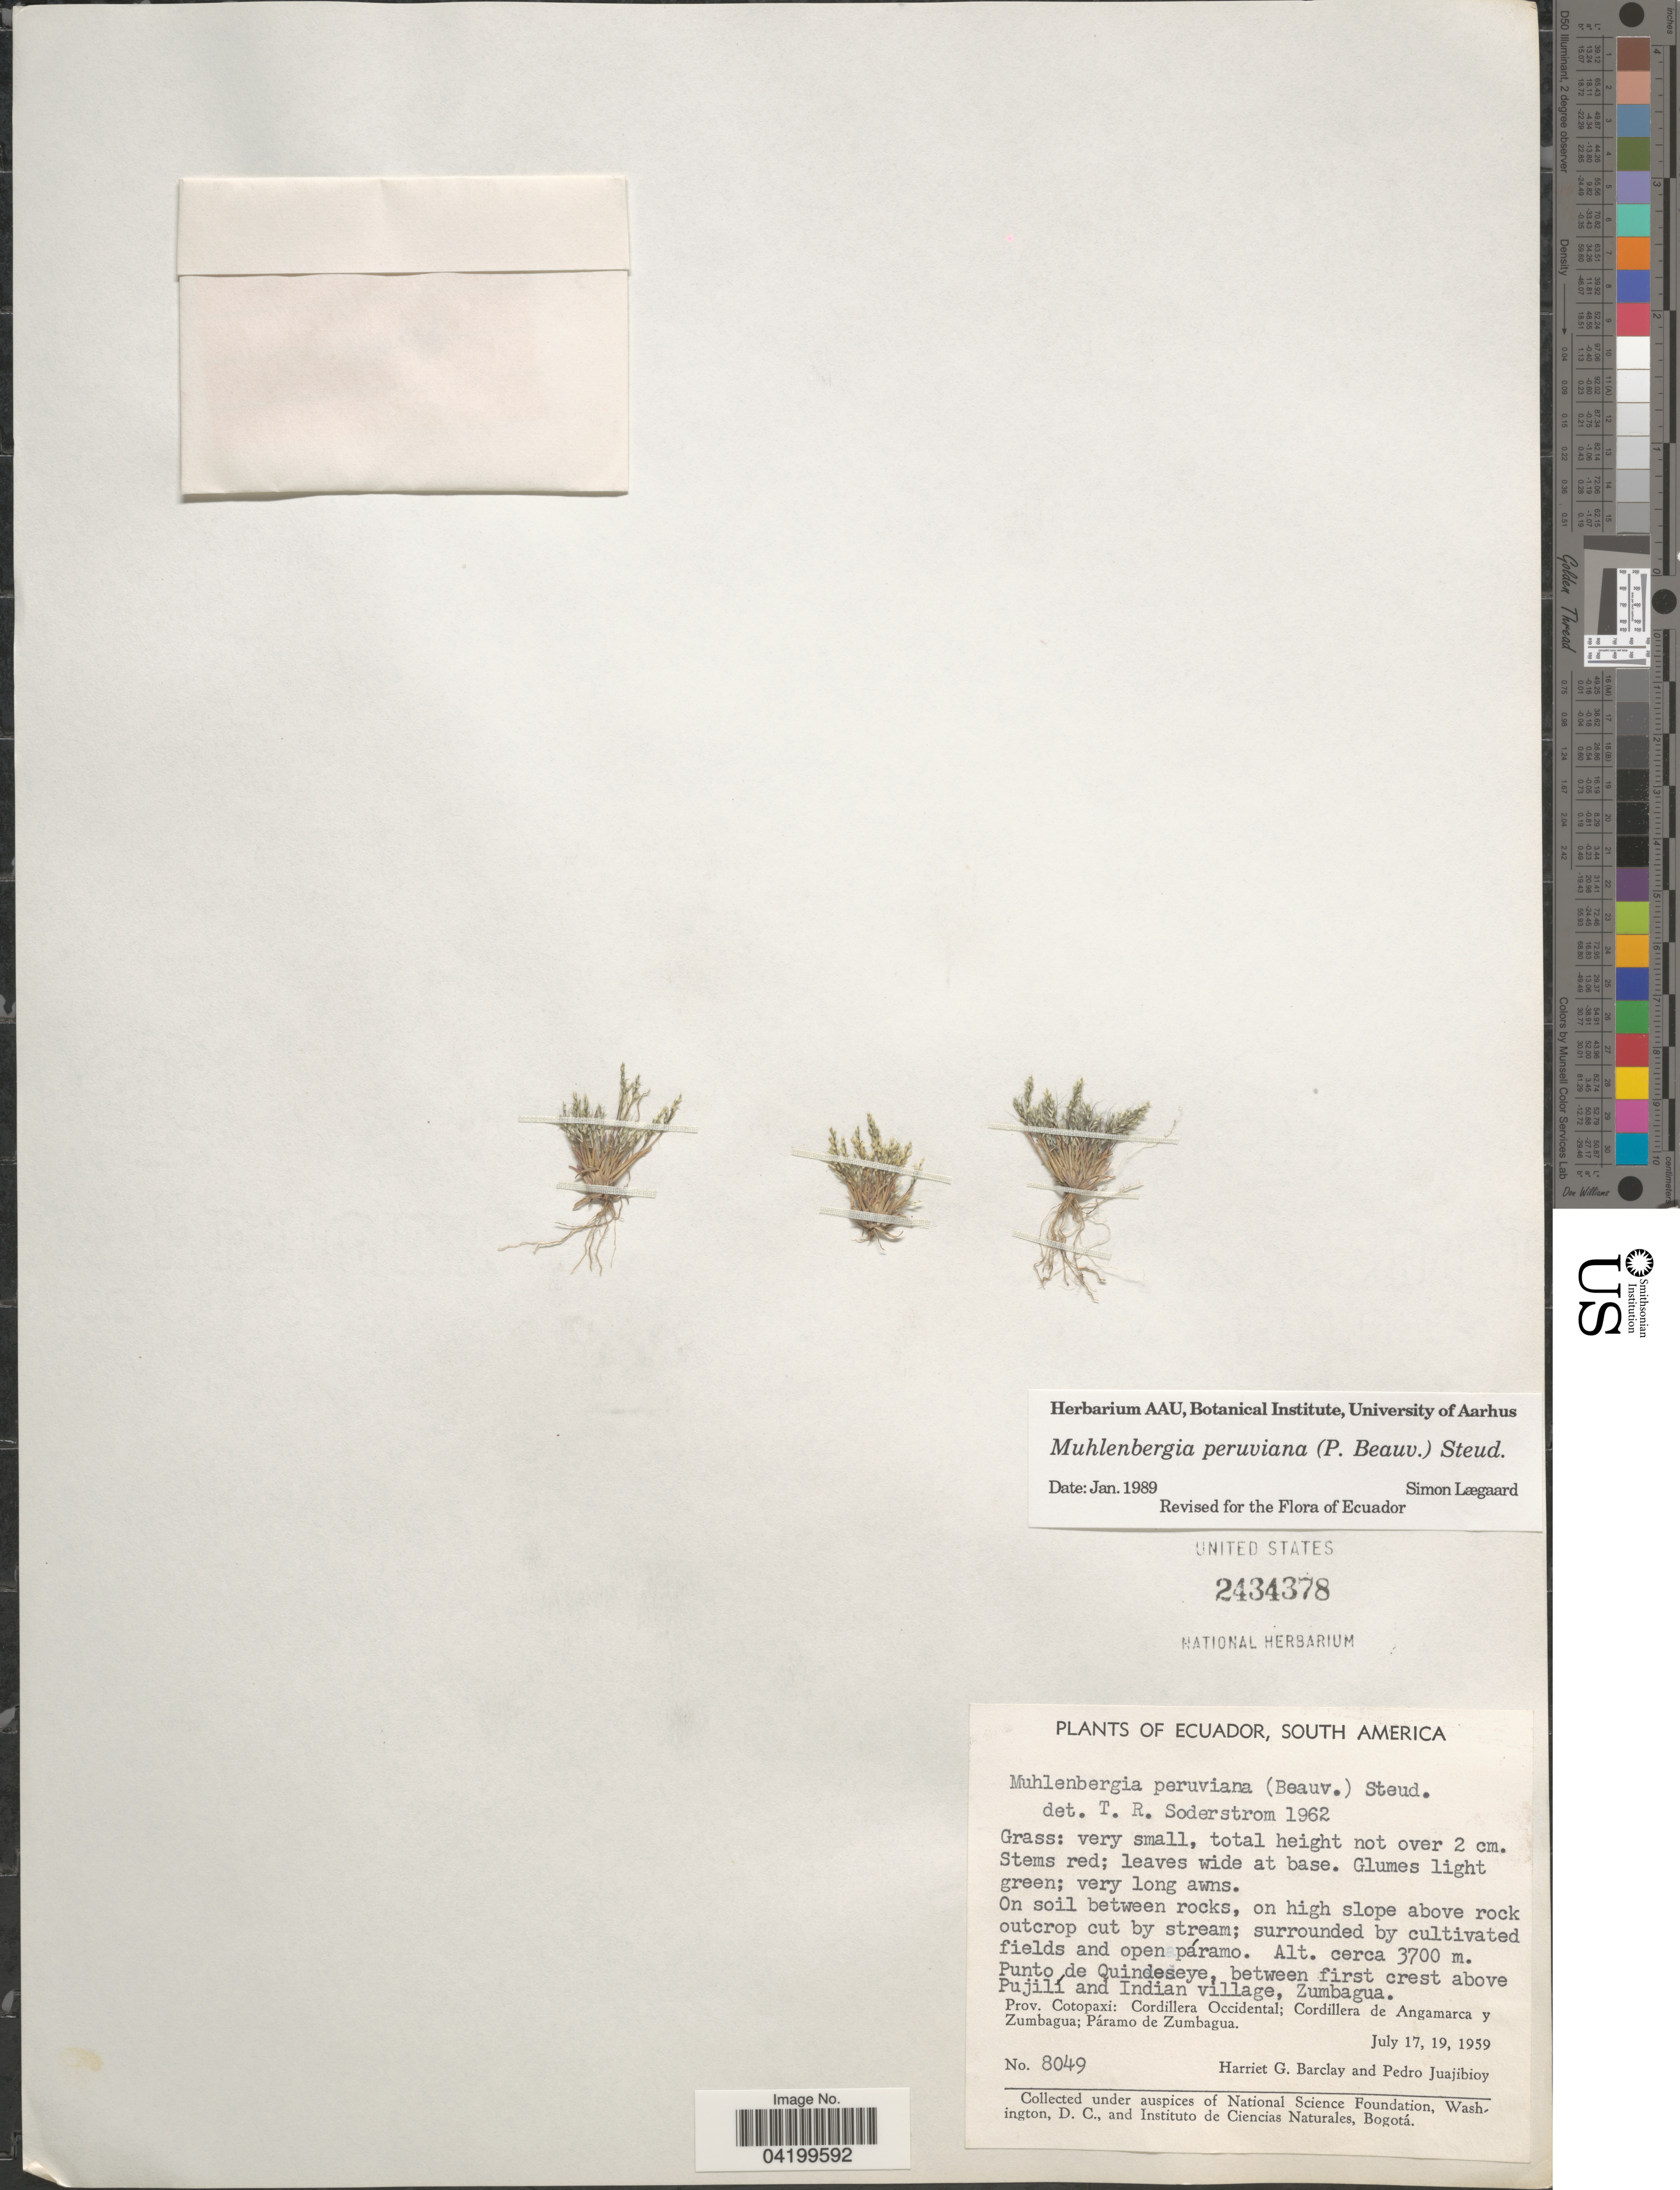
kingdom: Plantae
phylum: Tracheophyta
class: Liliopsida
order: Poales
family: Poaceae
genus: Muhlenbergia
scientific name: Muhlenbergia peruviana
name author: (P. Beauv.) Steud.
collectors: H. G. Barclay & P. Juajibioy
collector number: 8049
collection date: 1959-07-17/1959-07-19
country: Ecuador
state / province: Cotopaxi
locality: Punto de Quindeseye, between first crest above Pujilí and Indian village, Zumbagua. Cordillera Occidental; Cordillera de Angamarca y Zumbagua; Páramo de Zumbagua.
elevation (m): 3700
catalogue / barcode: US 2434378